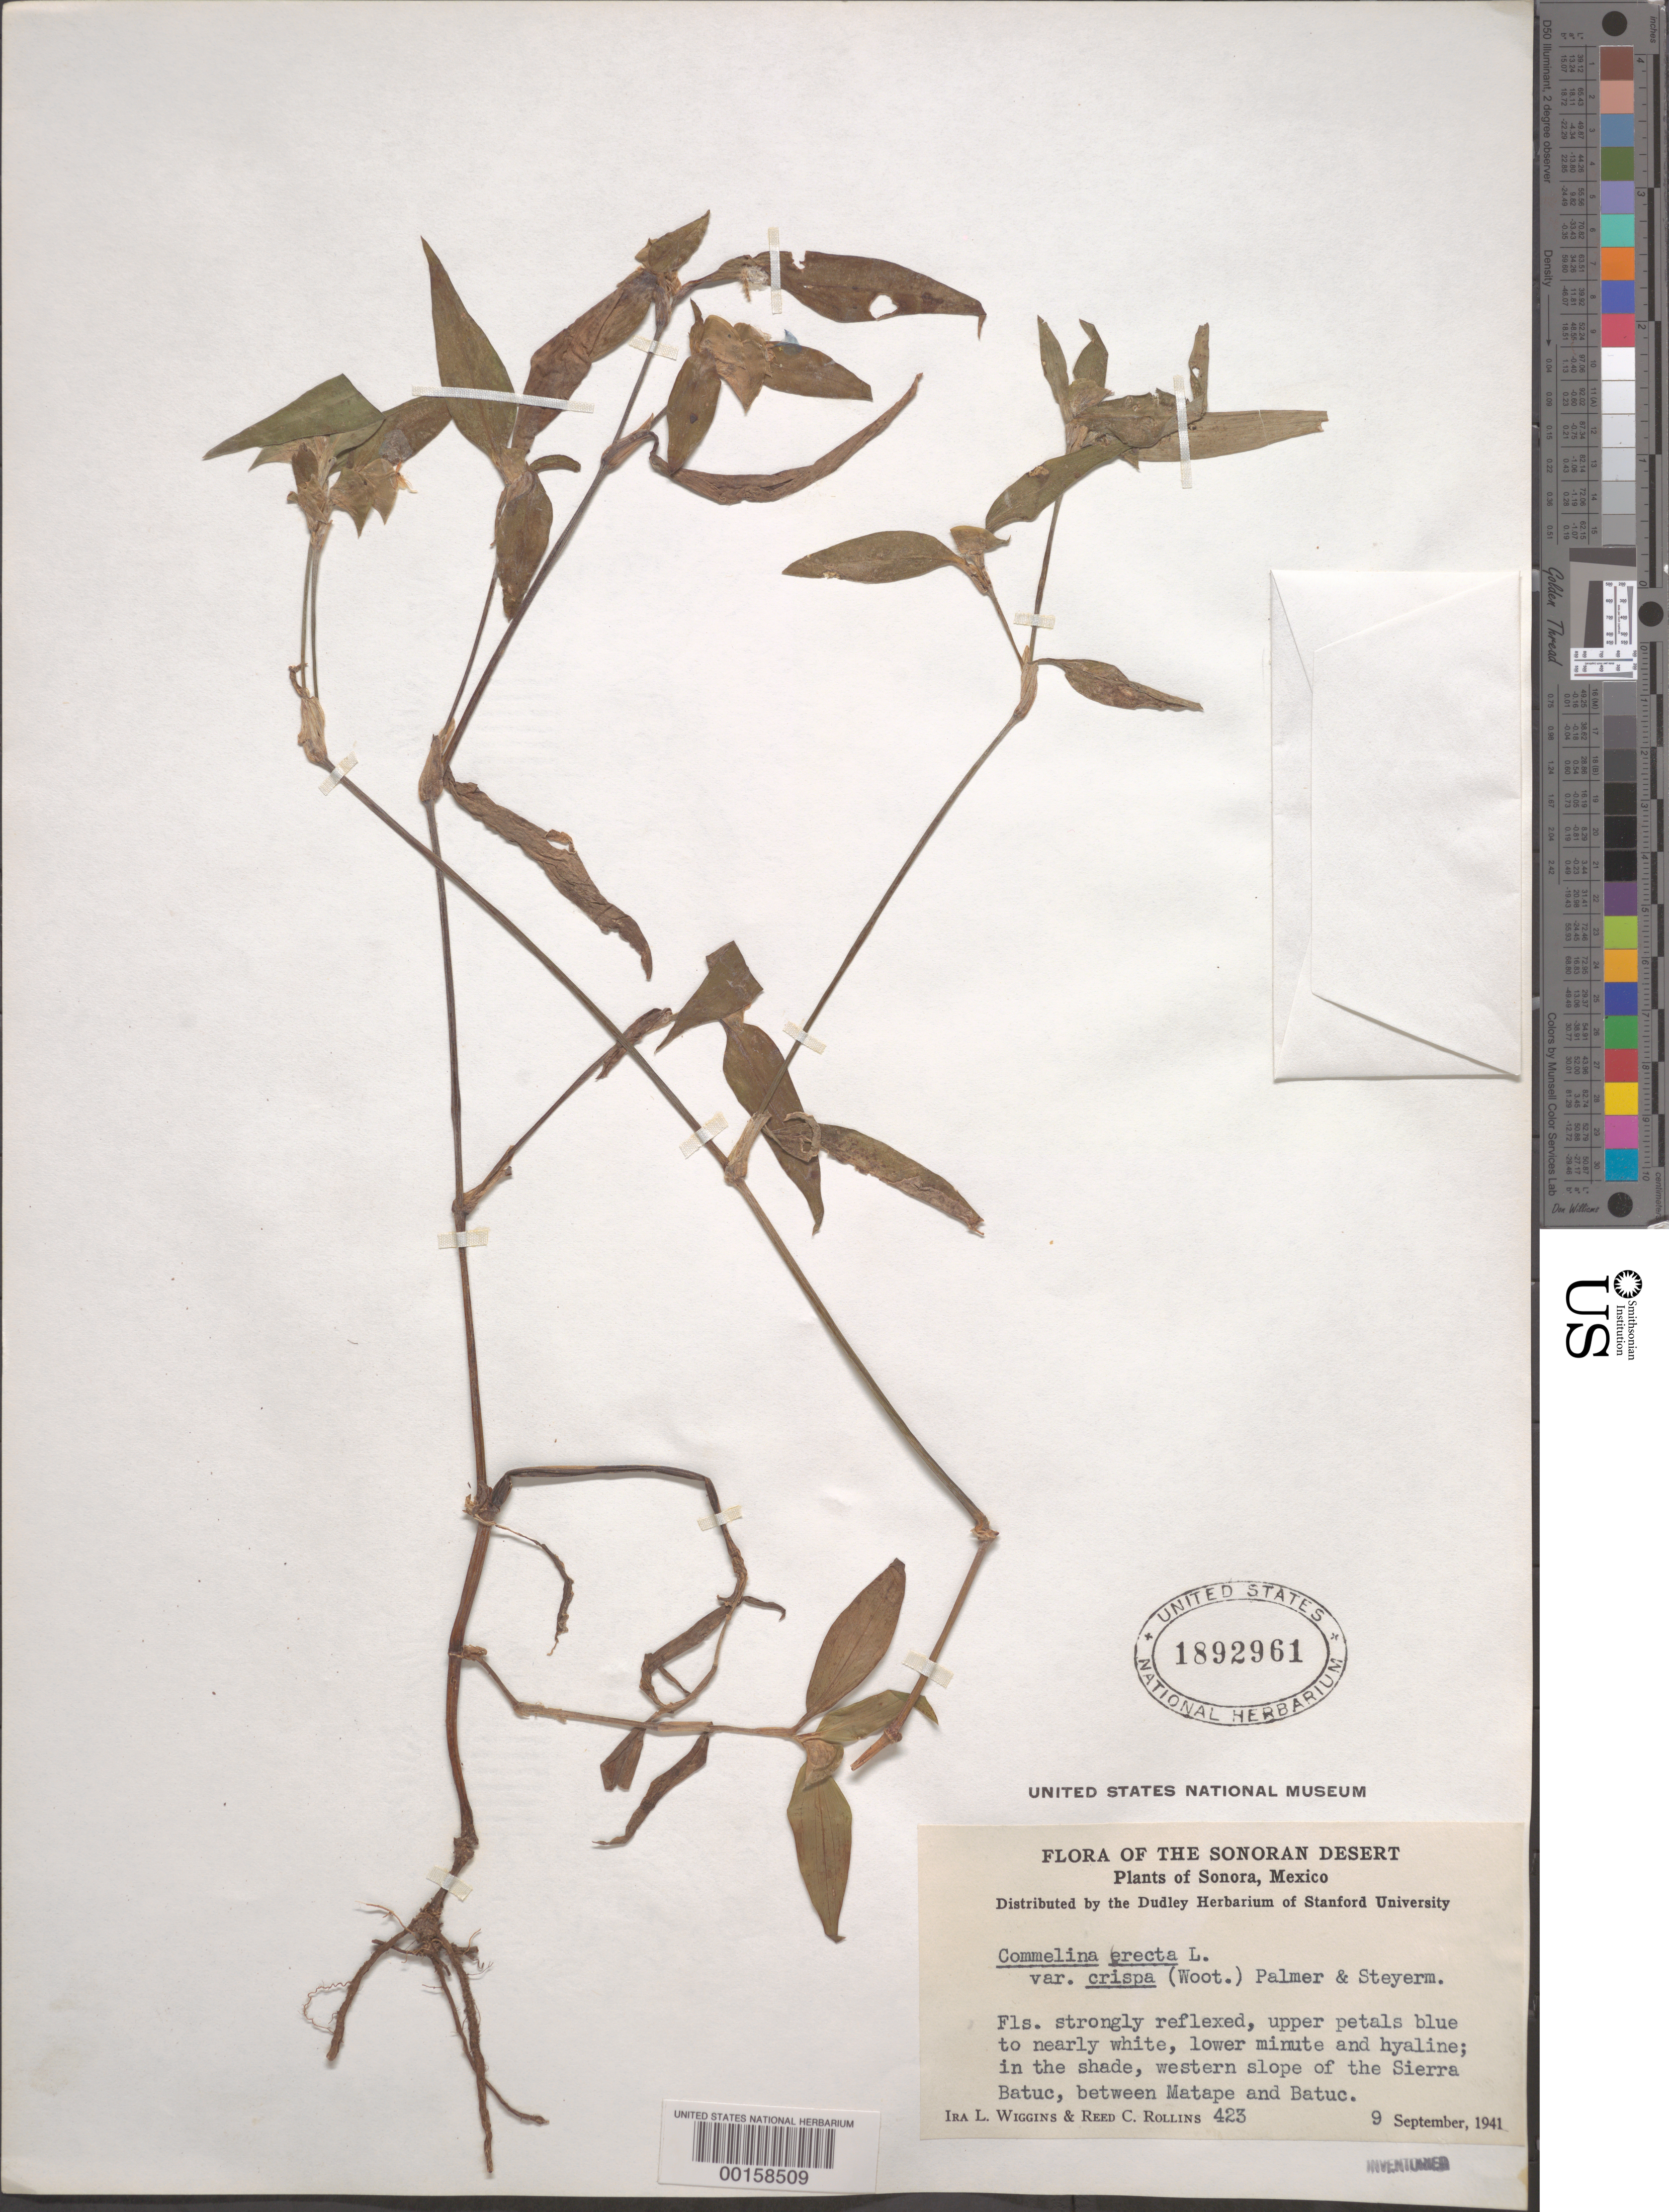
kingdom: Plantae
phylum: Tracheophyta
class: Liliopsida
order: Commelinales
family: Commelinaceae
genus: Commelina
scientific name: Commelina erecta var. crispa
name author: (Wooton) E.J. Palmer & Steyerm.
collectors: I. L. Wiggins & R. C. Rollins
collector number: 423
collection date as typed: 09 Sep 1941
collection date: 1941-09-09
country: Mexico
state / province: Sonora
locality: Sierra batuc, between matape and batuc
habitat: Shaded slope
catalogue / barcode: US 1892961